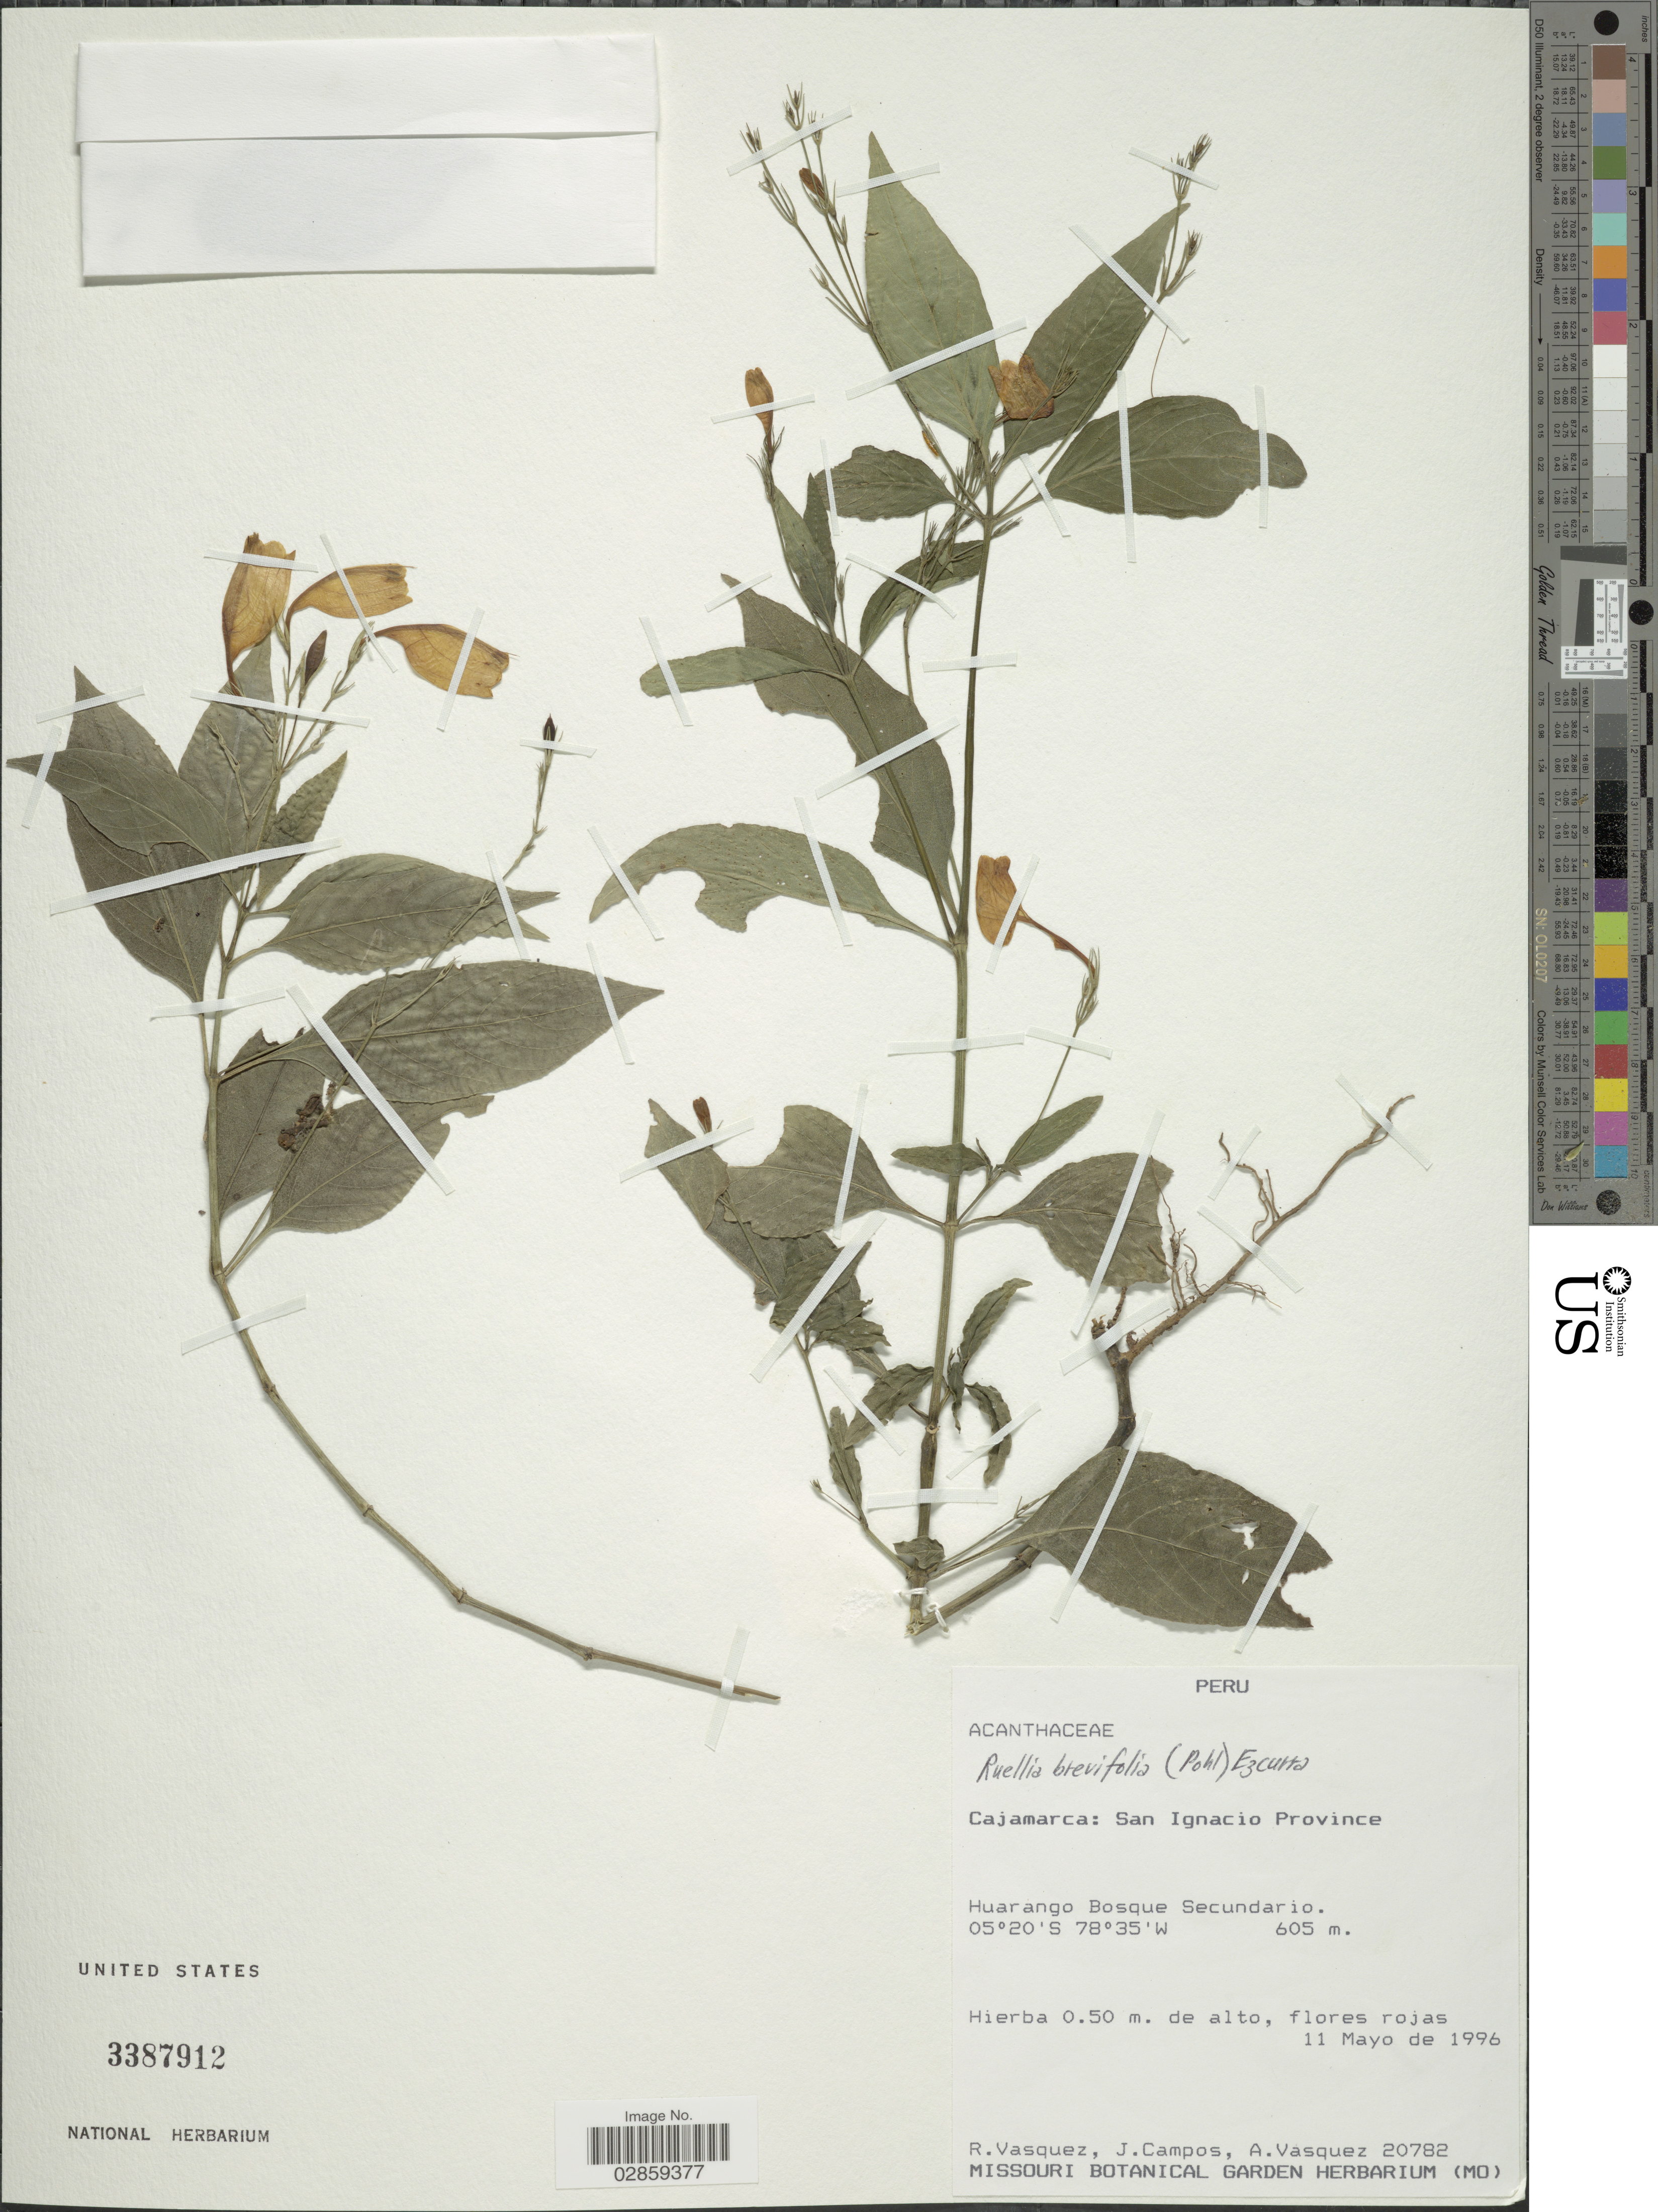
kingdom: Plantae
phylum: Tracheophyta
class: Magnoliopsida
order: Lamiales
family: Acanthaceae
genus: Ruellia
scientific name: Ruellia brevifolia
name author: (Pohl) C. Ezcurra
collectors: R. Vasquez, J. Campos & A. Vasquez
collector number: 20782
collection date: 1996-05-11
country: Peru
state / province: Cajamarca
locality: San Ignacio Province, Huarango Bosque Secundario.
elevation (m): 605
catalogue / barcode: US 3387912